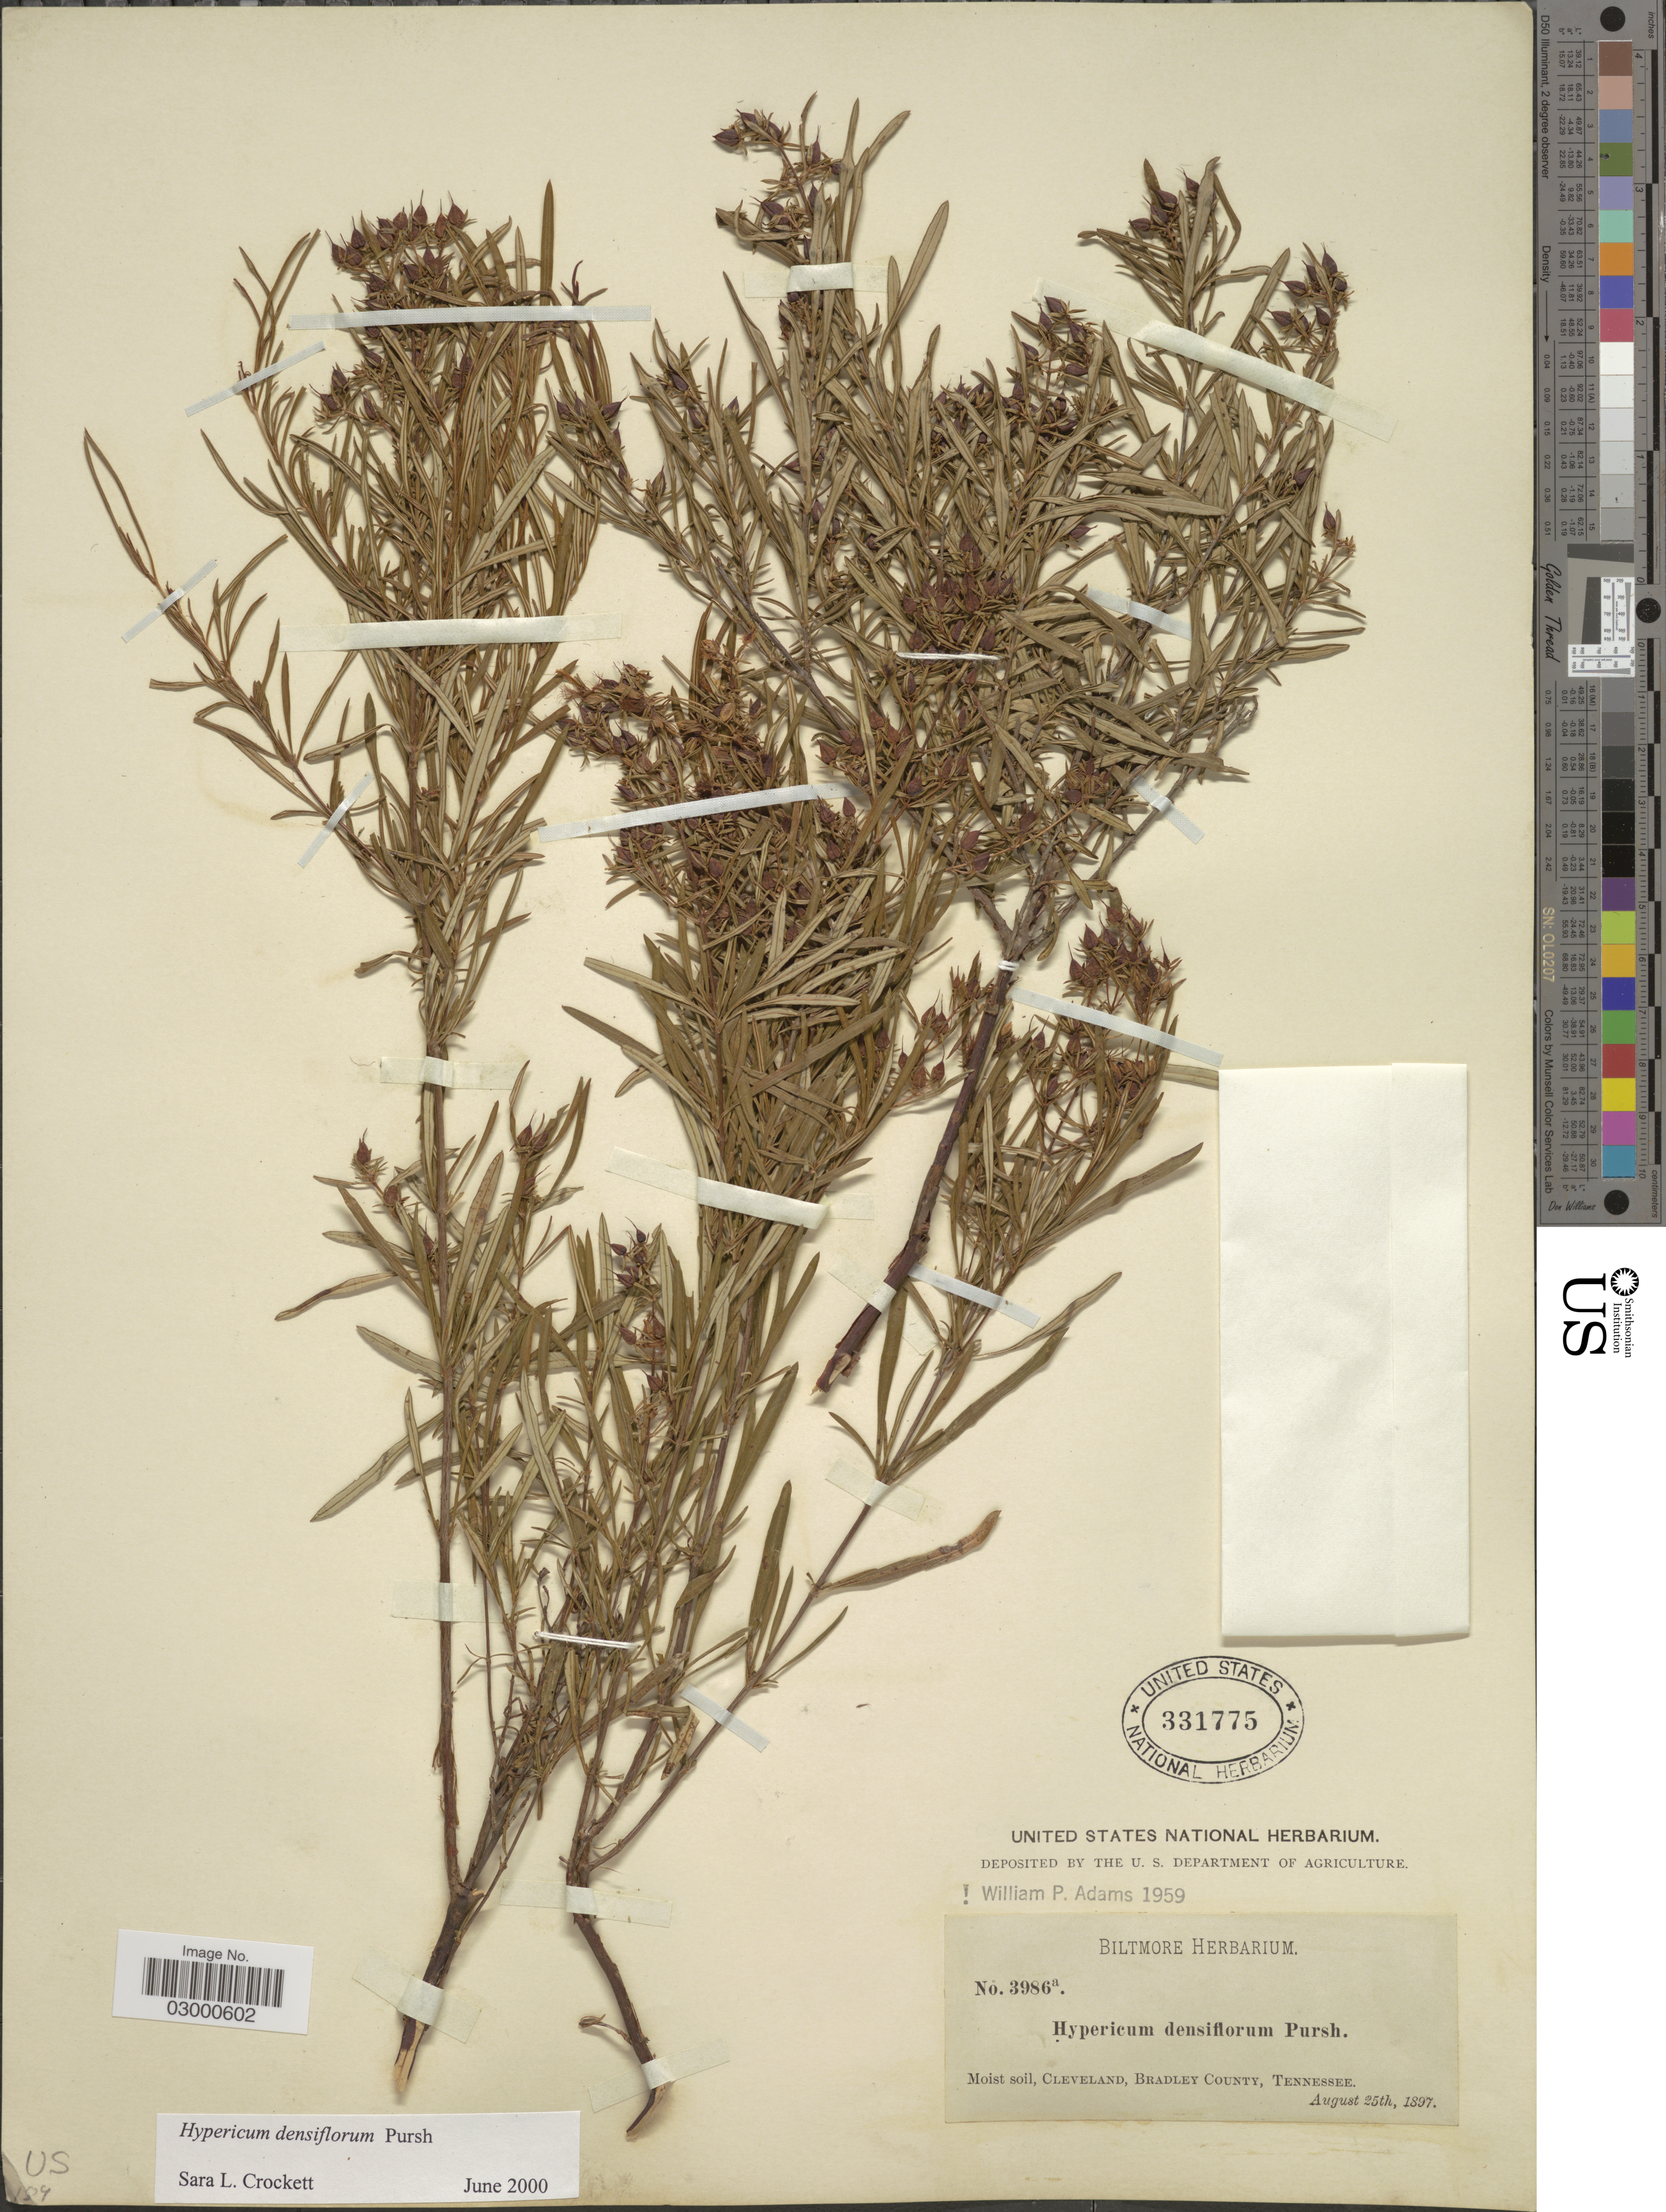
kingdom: Plantae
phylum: Tracheophyta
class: Magnoliopsida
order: Malpighiales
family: Hypericaceae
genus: Hypericum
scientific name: Hypericum densiflorum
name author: Pursh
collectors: ex herb. Biltmore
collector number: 3986a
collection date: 1897-08-25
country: United States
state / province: Tennessee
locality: Cleveland, Bradley County.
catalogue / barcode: US 331775